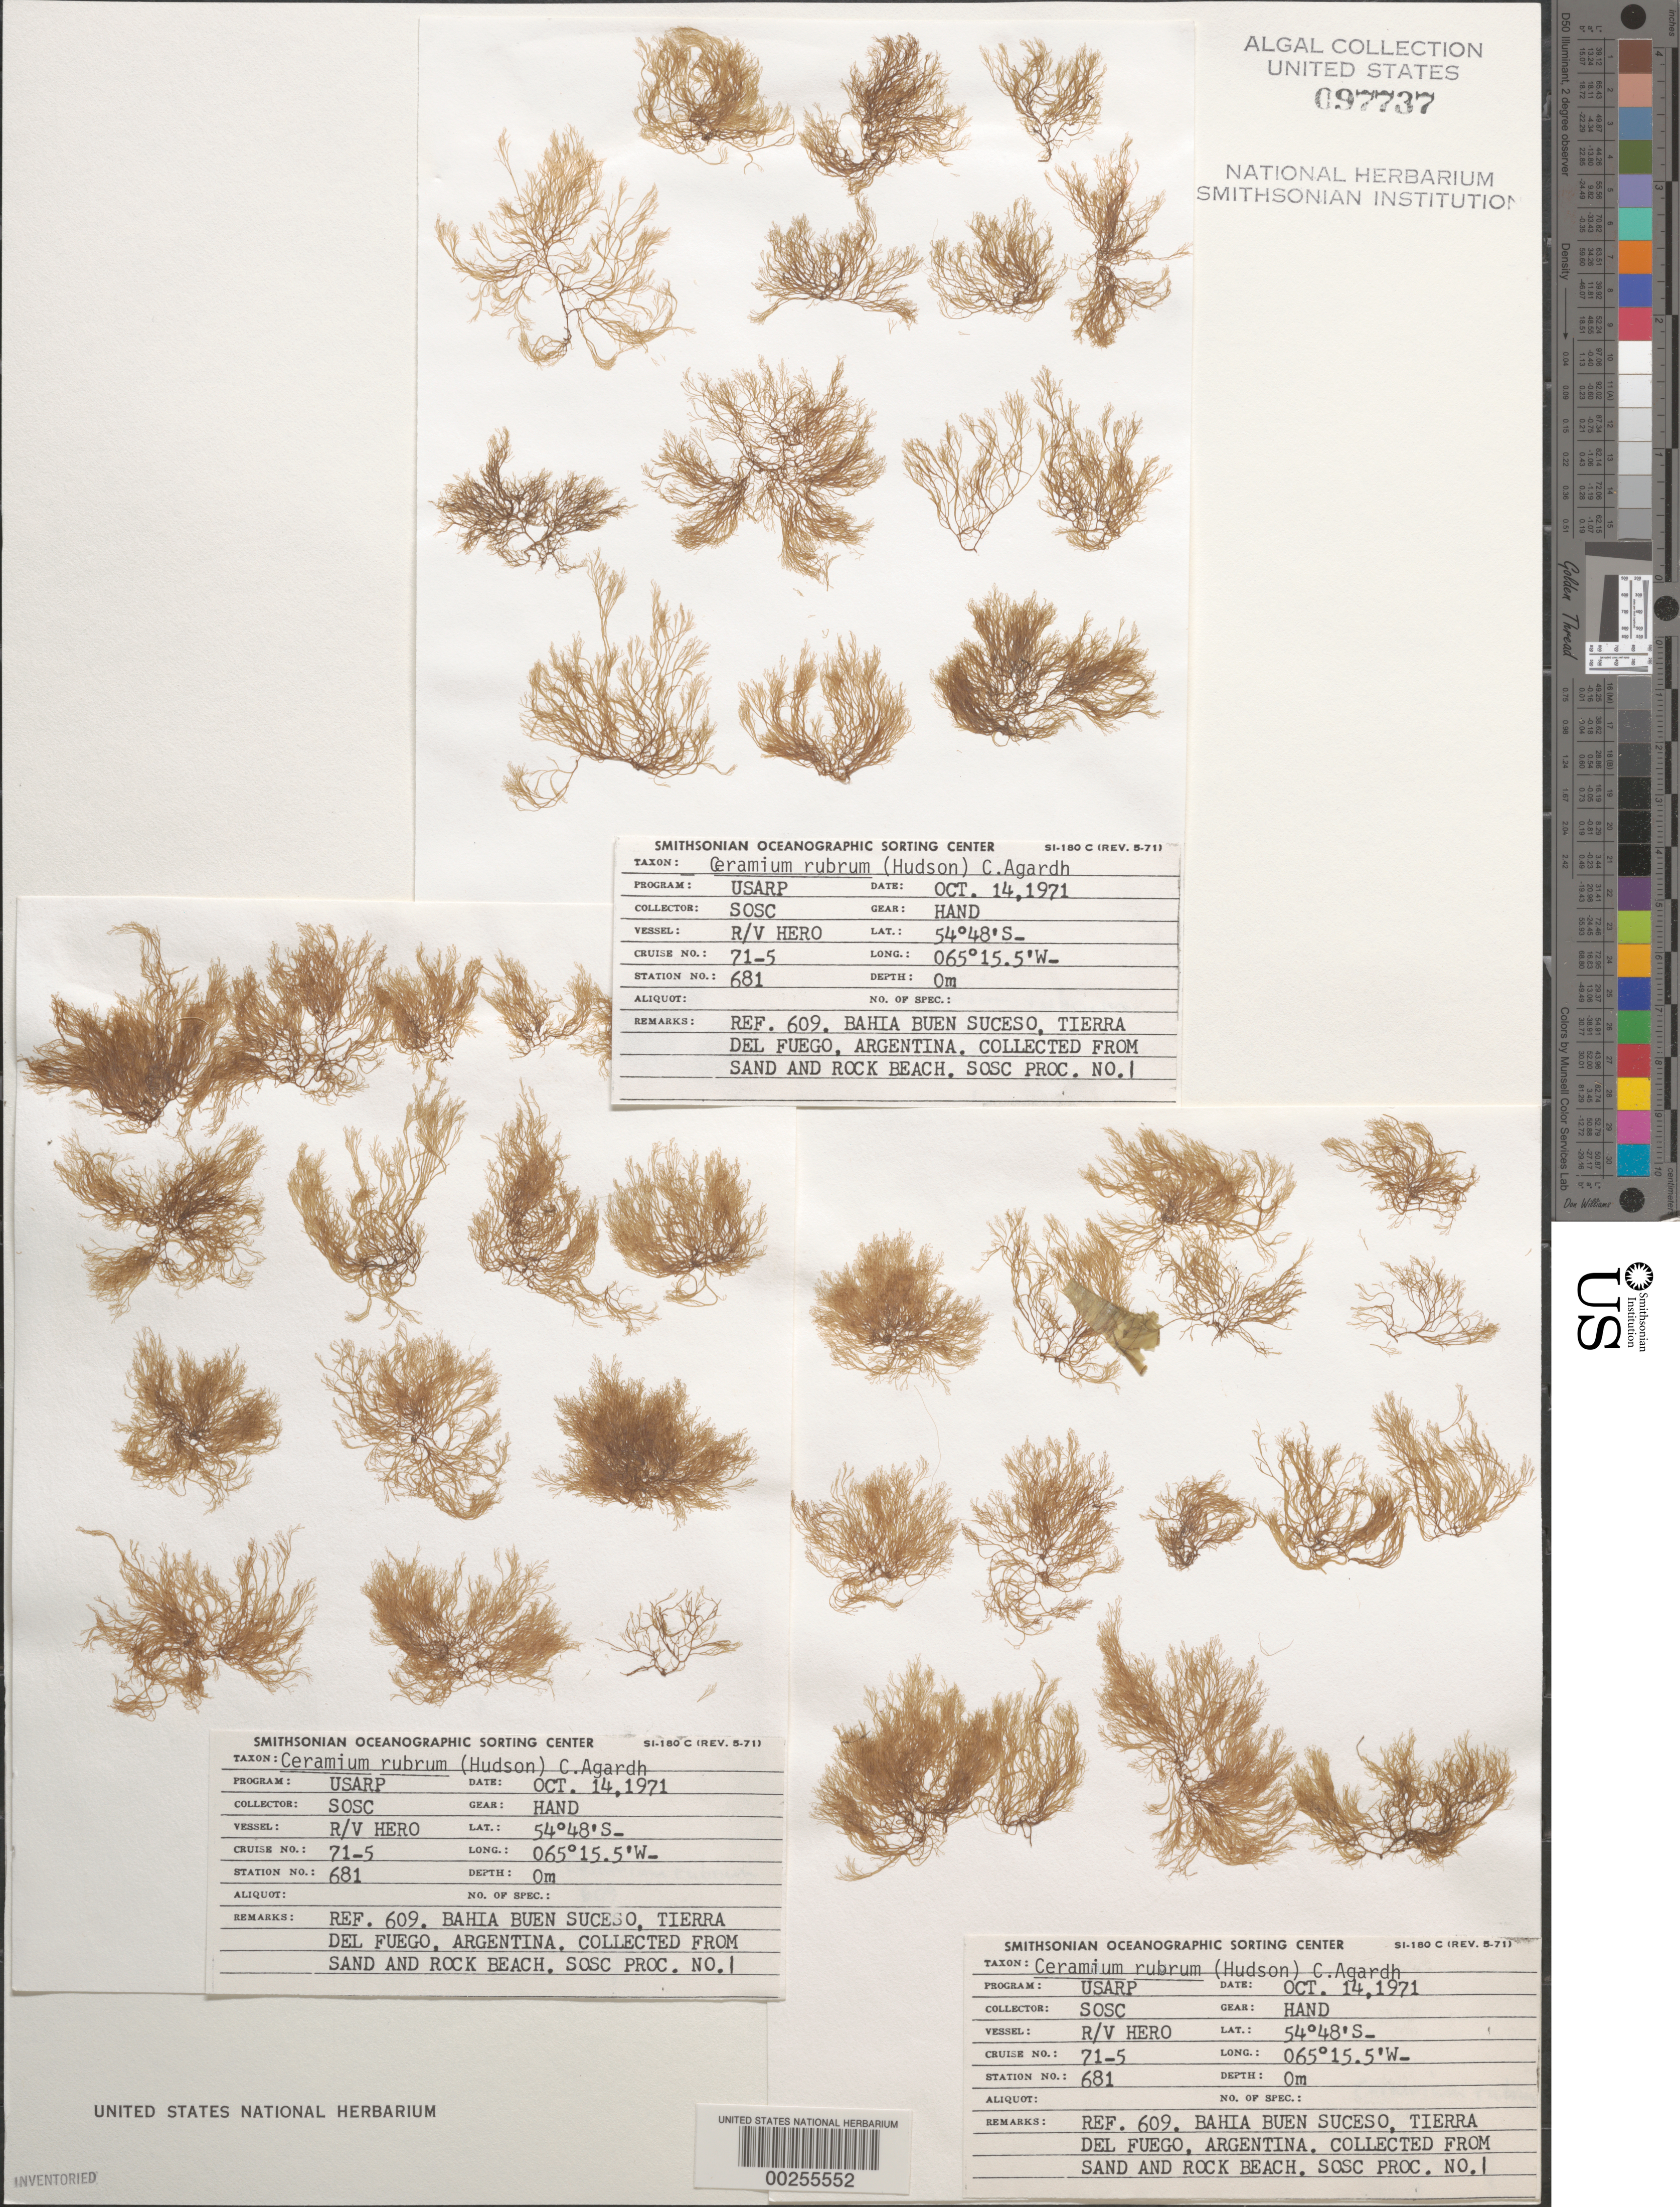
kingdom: Plantae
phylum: Rhodophyta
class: Florideophyceae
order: Ceramiales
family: Ceramiaceae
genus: Ceramium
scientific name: Ceramium rubrum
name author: C. Agardh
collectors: SOSC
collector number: Station 681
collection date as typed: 14 Oct 1971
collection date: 1971-10-14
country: Argentina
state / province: Tierra del Fuego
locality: Bahia Buen Suceso, Tierra del Fuego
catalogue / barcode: US 97737